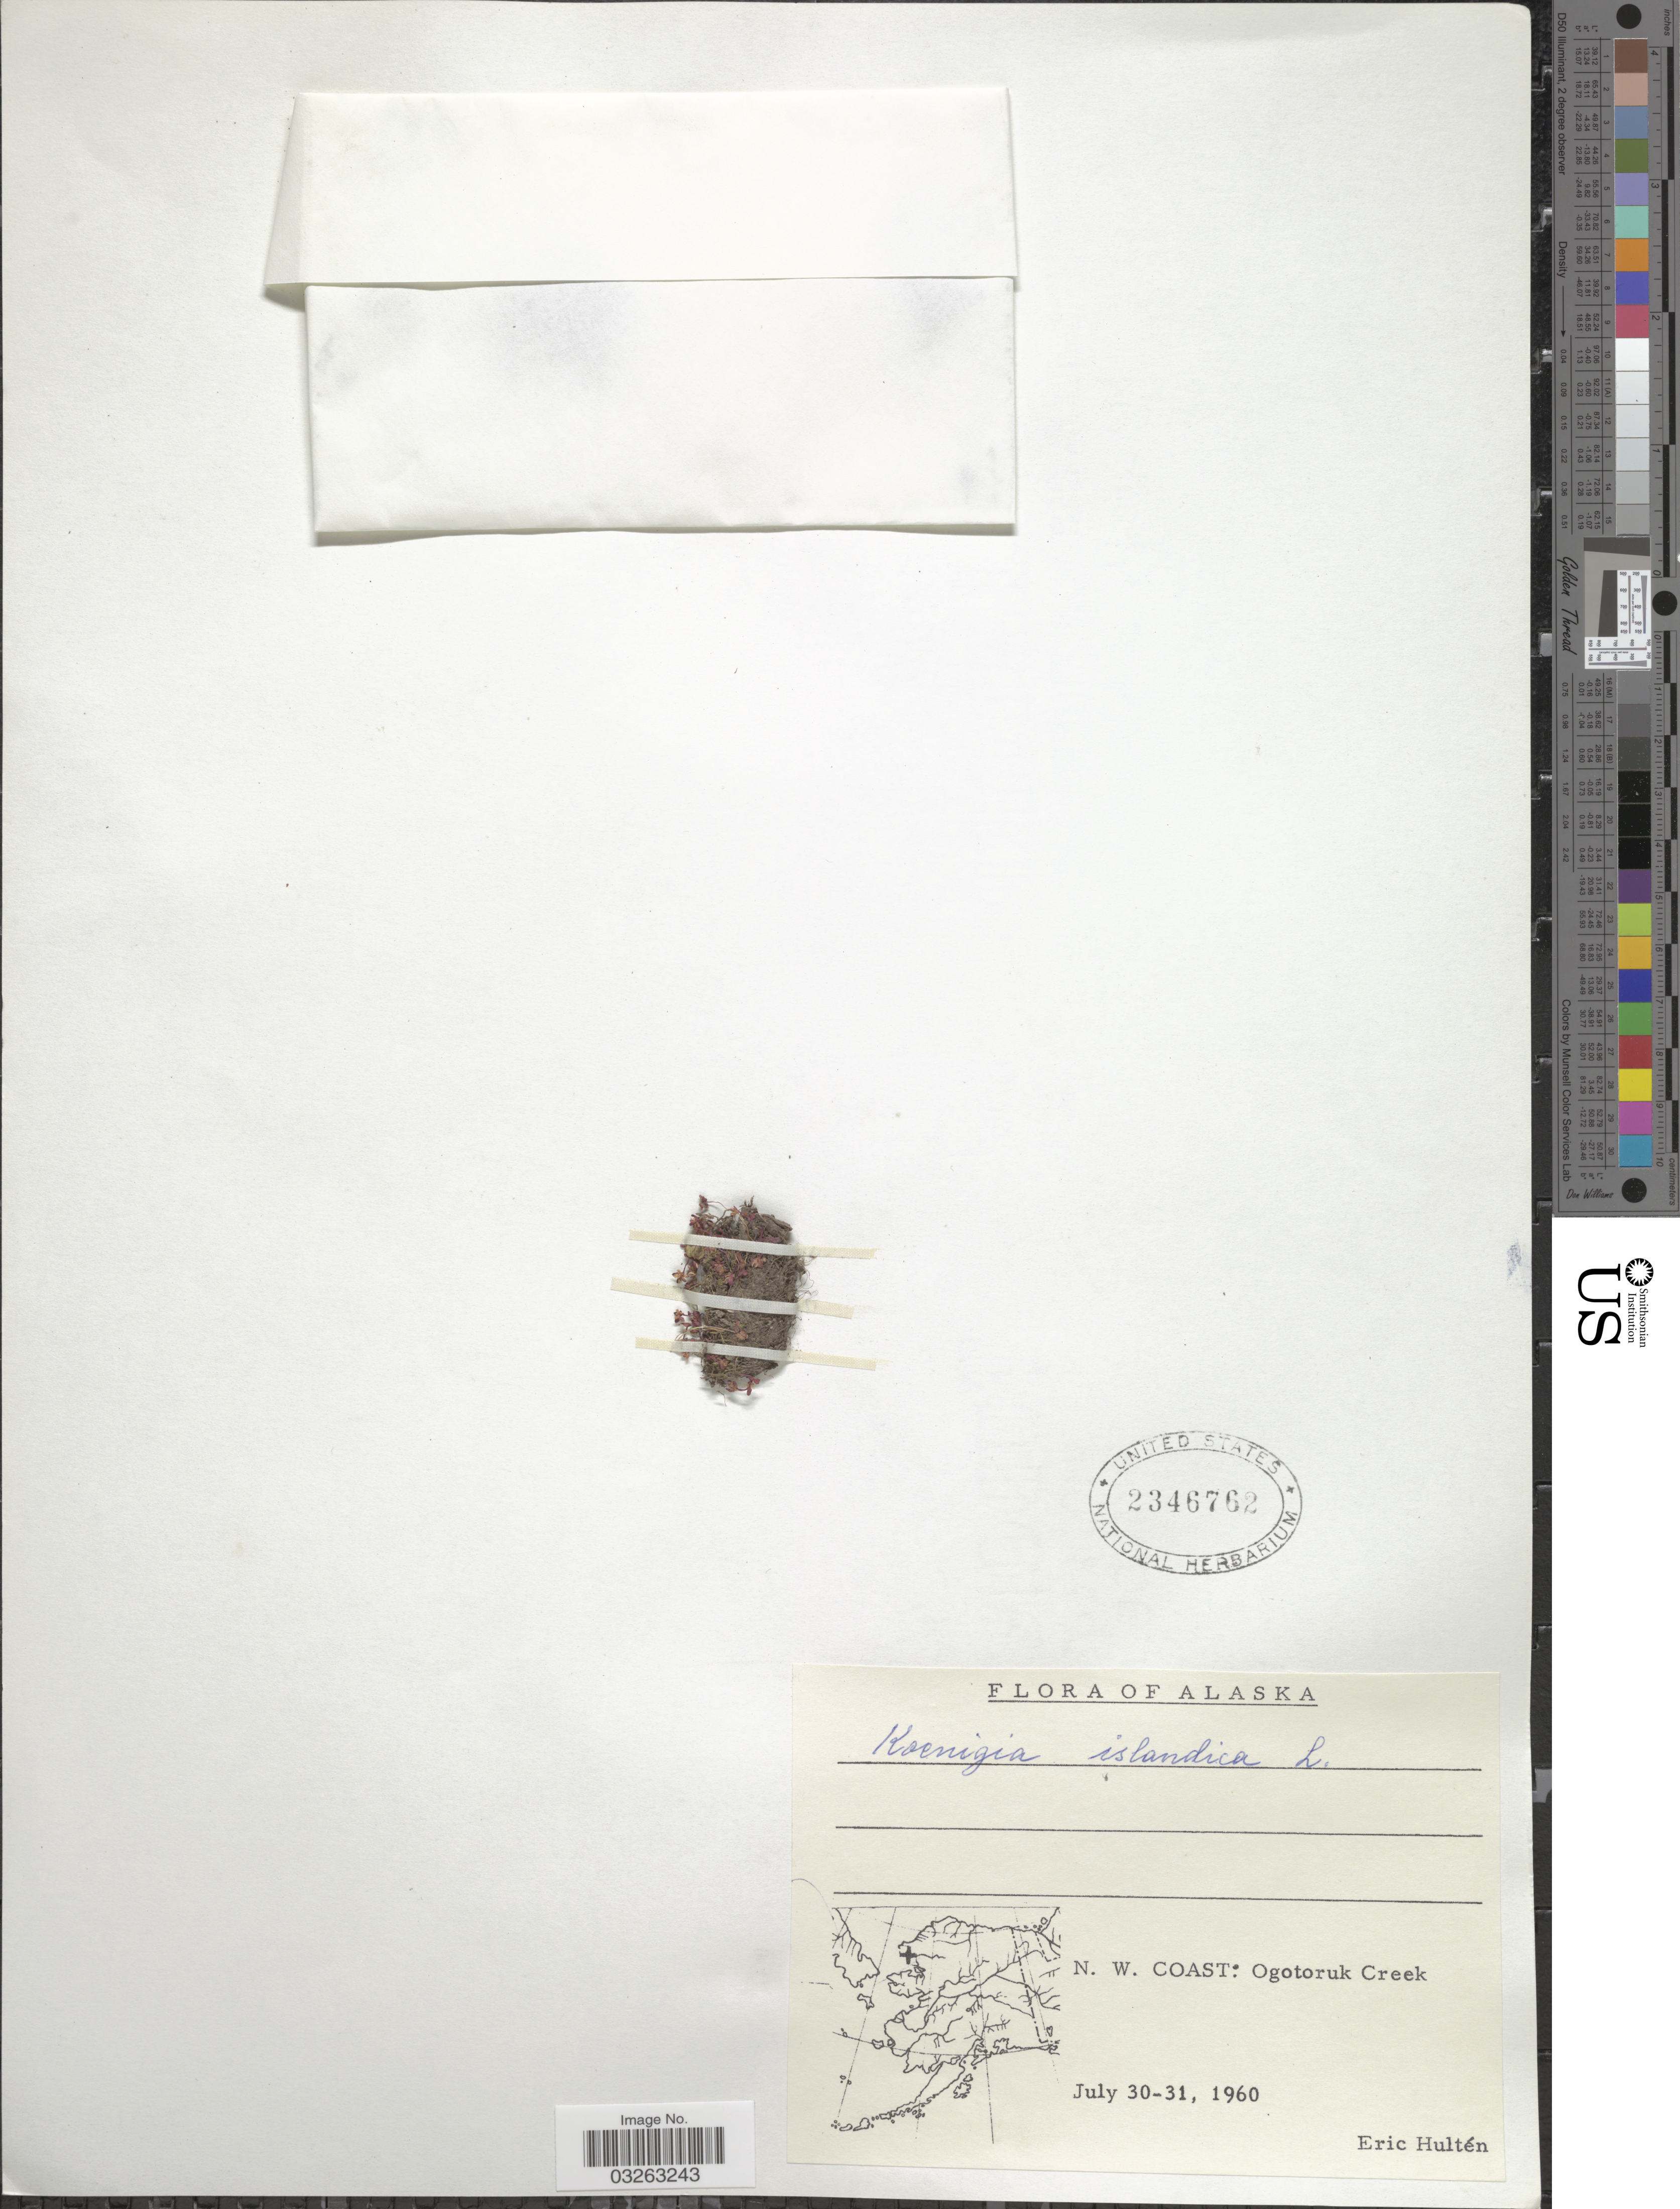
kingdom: Plantae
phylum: Tracheophyta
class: Magnoliopsida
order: Caryophyllales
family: Polygonaceae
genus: Koenigia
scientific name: Koenigia islandica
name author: L.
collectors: E. G. Hultén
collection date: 1960-07-30/1960-07-31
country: United States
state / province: Alaska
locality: N. W. Coast: Ogotoruk Creek.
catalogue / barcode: US 2346762